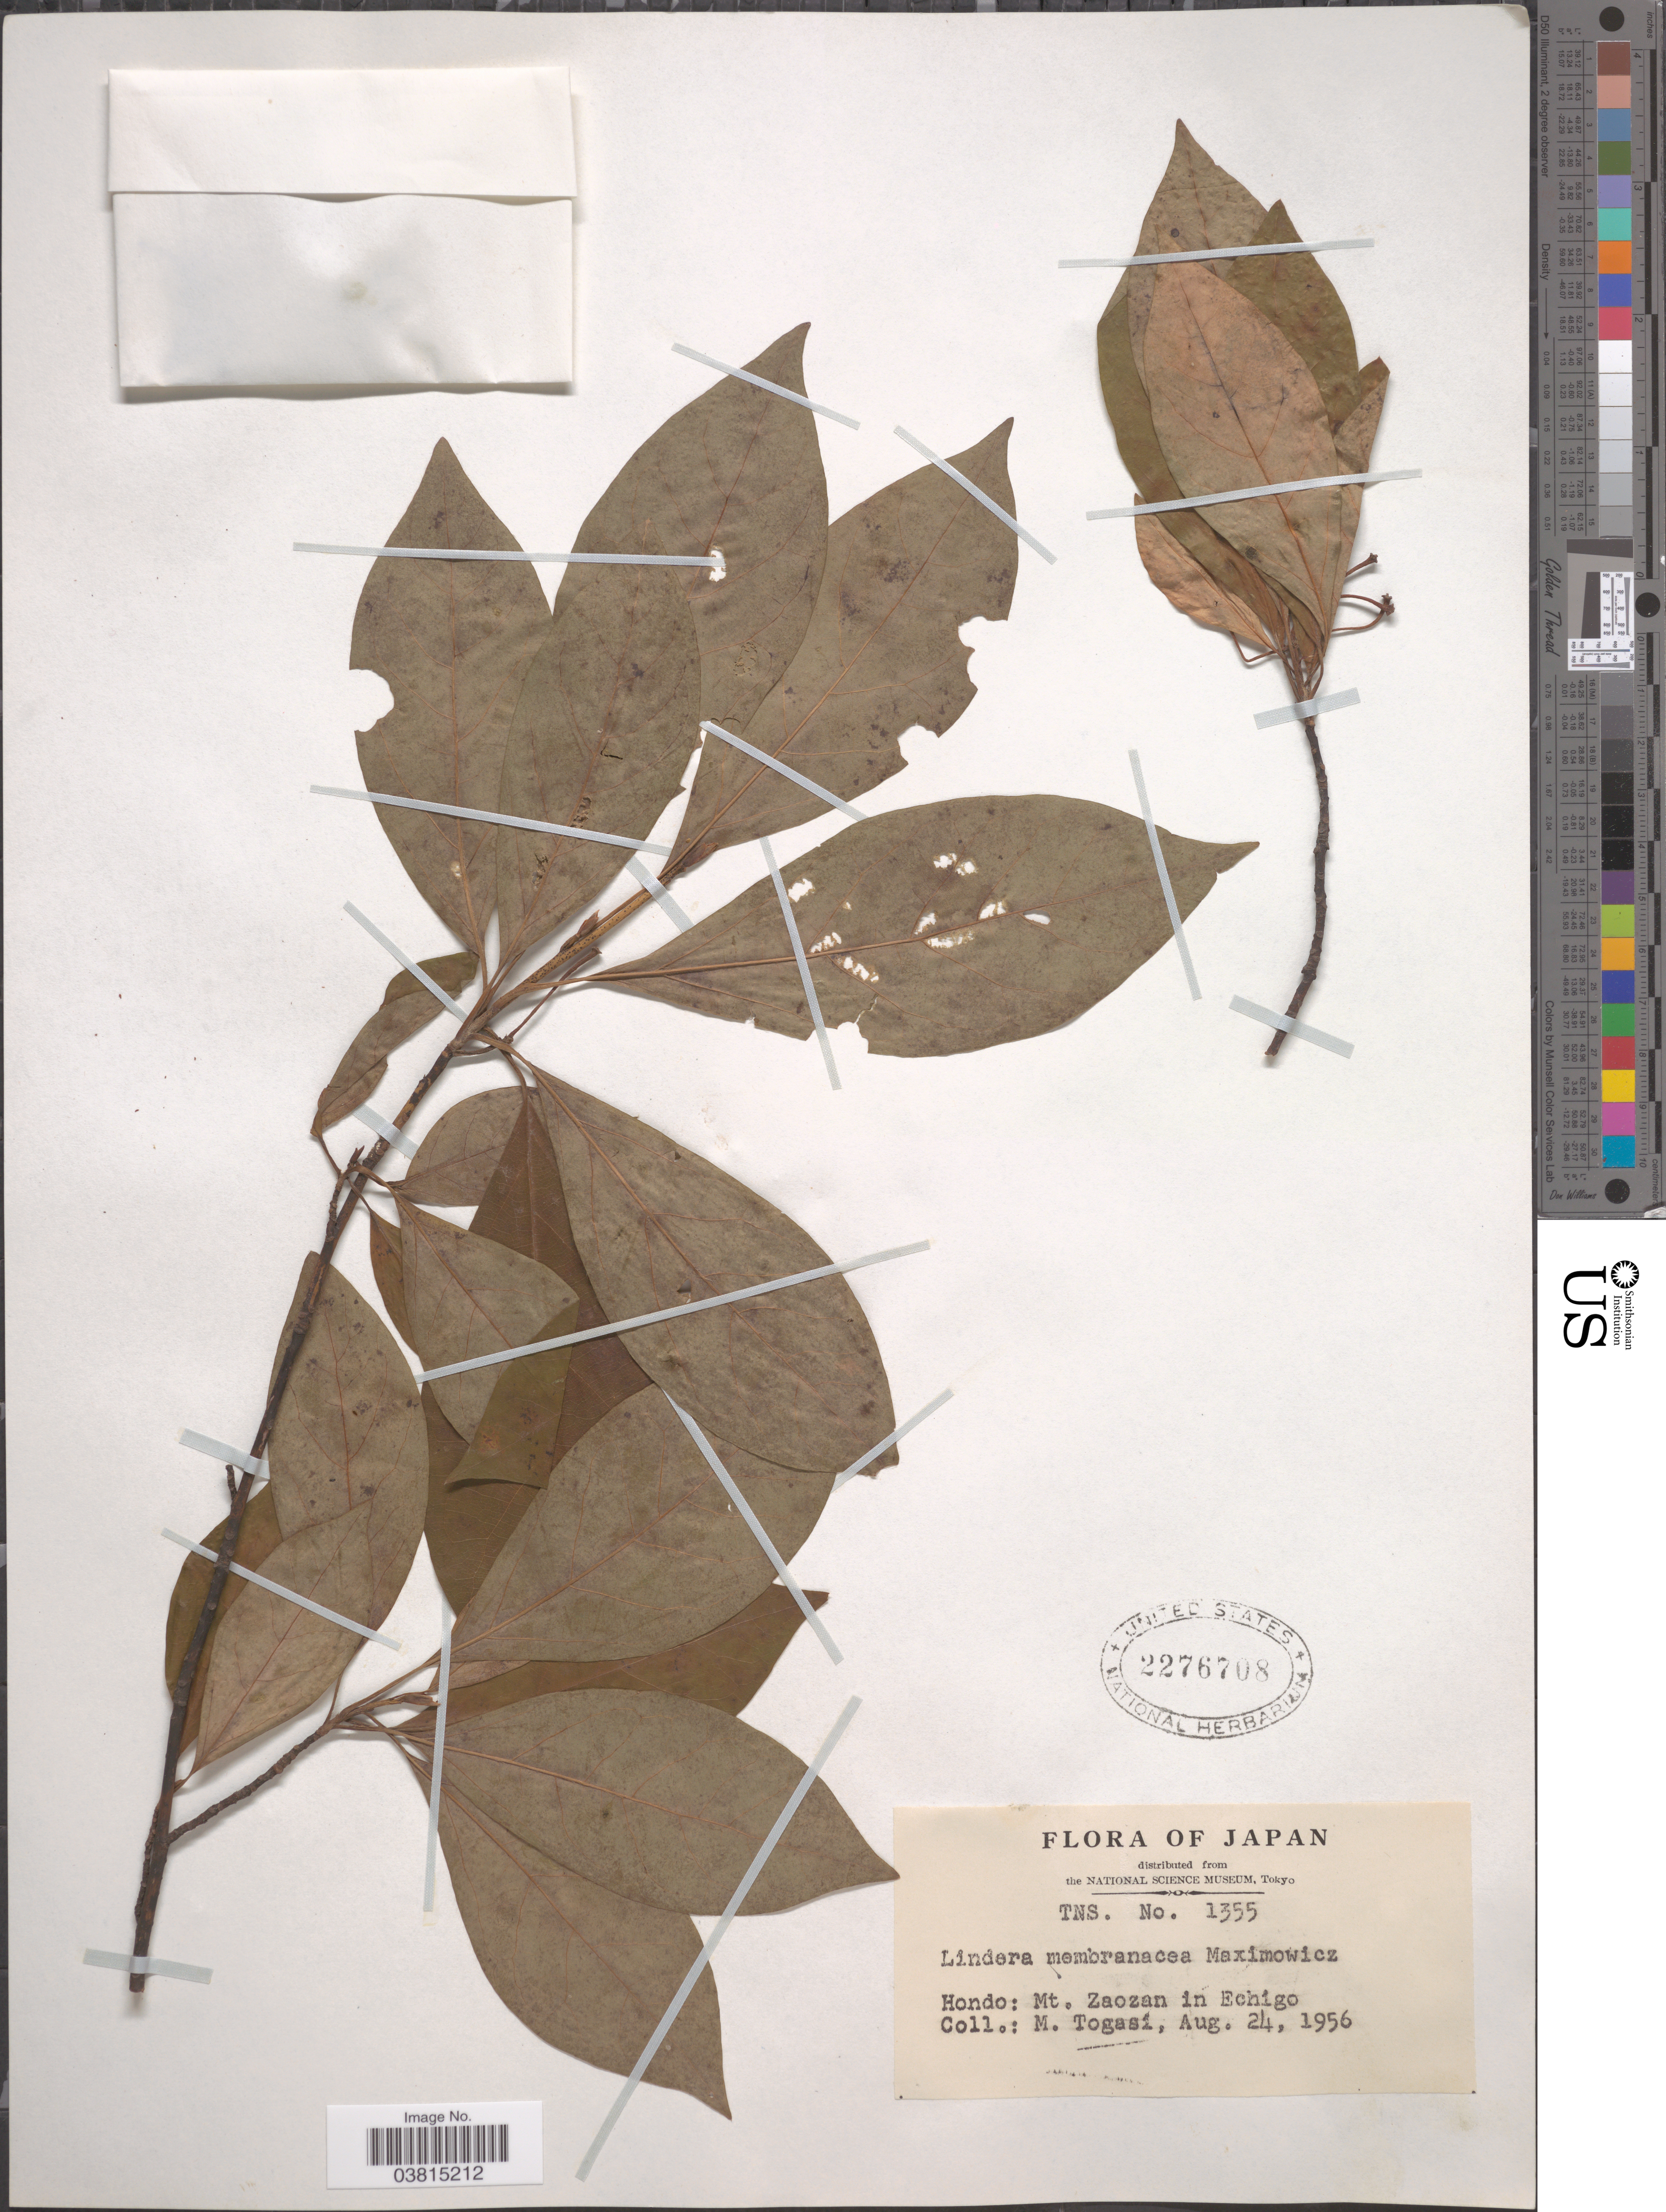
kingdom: Plantae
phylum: Tracheophyta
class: Magnoliopsida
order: Laurales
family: Lauraceae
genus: Lindera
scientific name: Lindera membranacea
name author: Maxim.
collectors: M. Togasi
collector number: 1355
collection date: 1956-08-24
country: Japan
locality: Hondo: Mt. Zaozan in Echigo.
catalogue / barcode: US 2276708